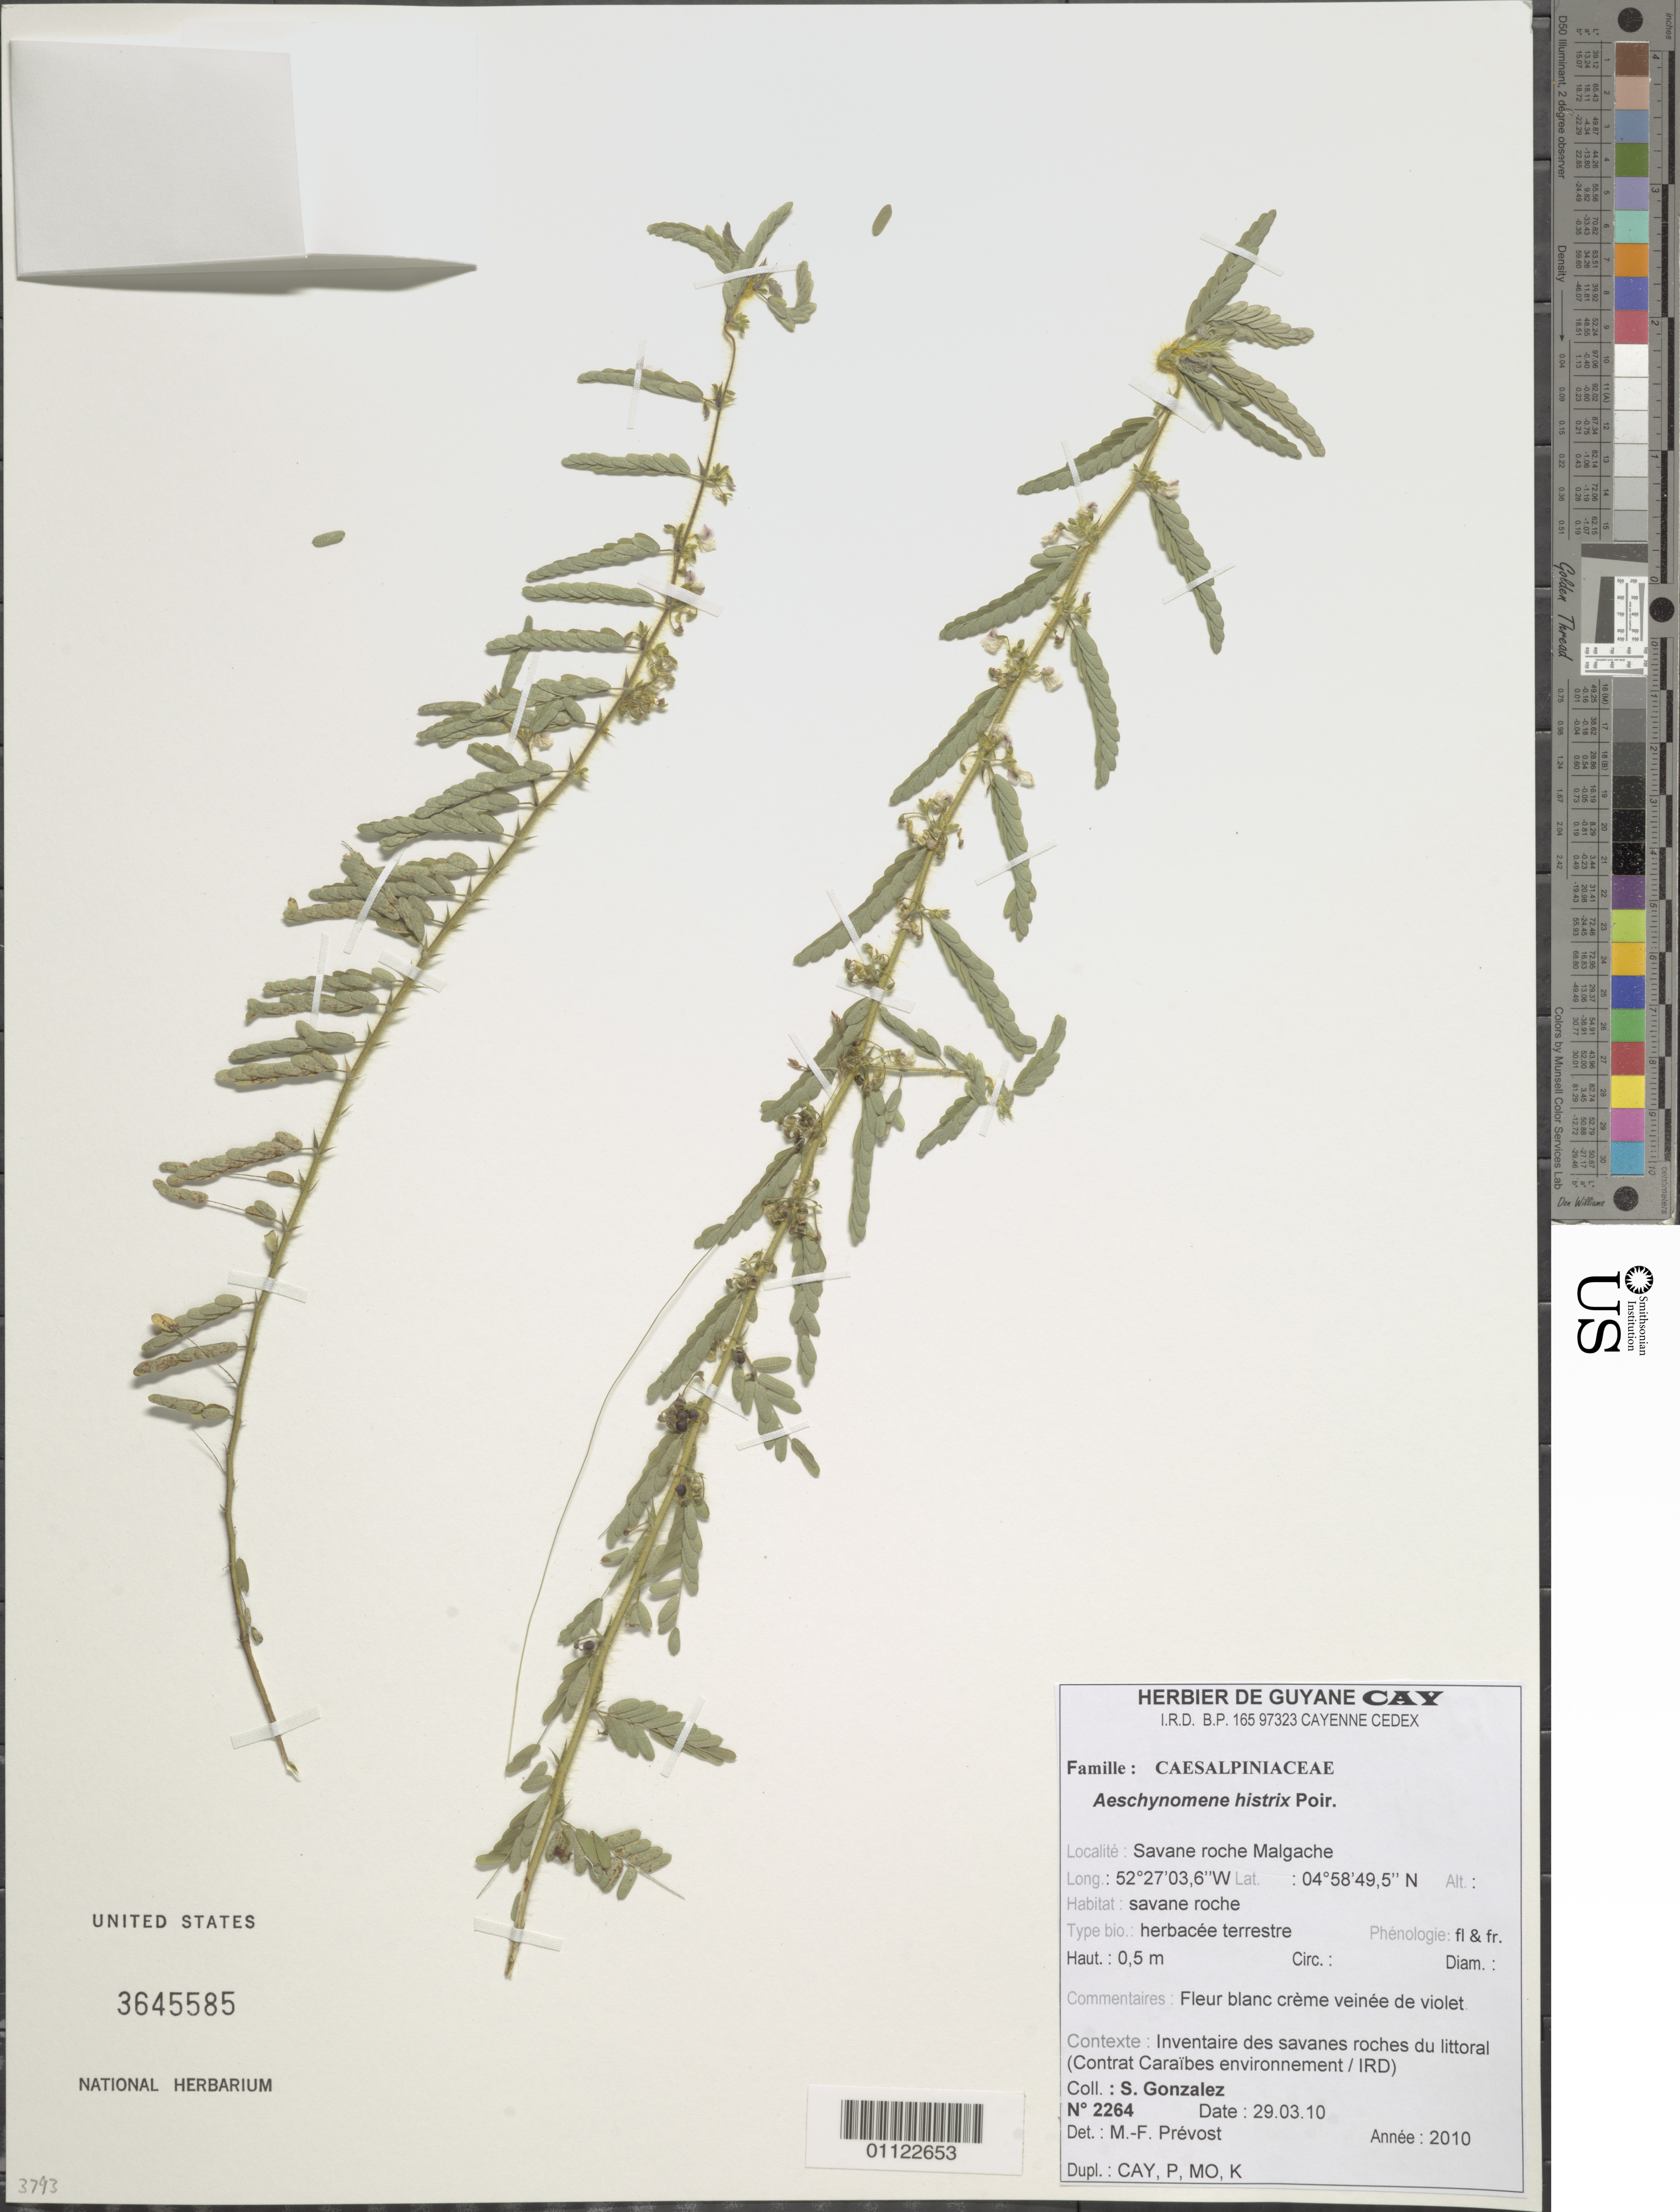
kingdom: Plantae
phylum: Tracheophyta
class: Magnoliopsida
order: Fabales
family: Fabaceae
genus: Aeschynomene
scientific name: Aeschynomene histrix var. incana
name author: Benth.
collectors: S. Gonzalez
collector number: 2264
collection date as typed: Transcribed d/m/y: 29/3/10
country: French Guiana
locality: Savane roche Malgache, Inventaire des savanes roches du littoral (Contrat Caraibes environment/IRD).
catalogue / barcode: US 3645585